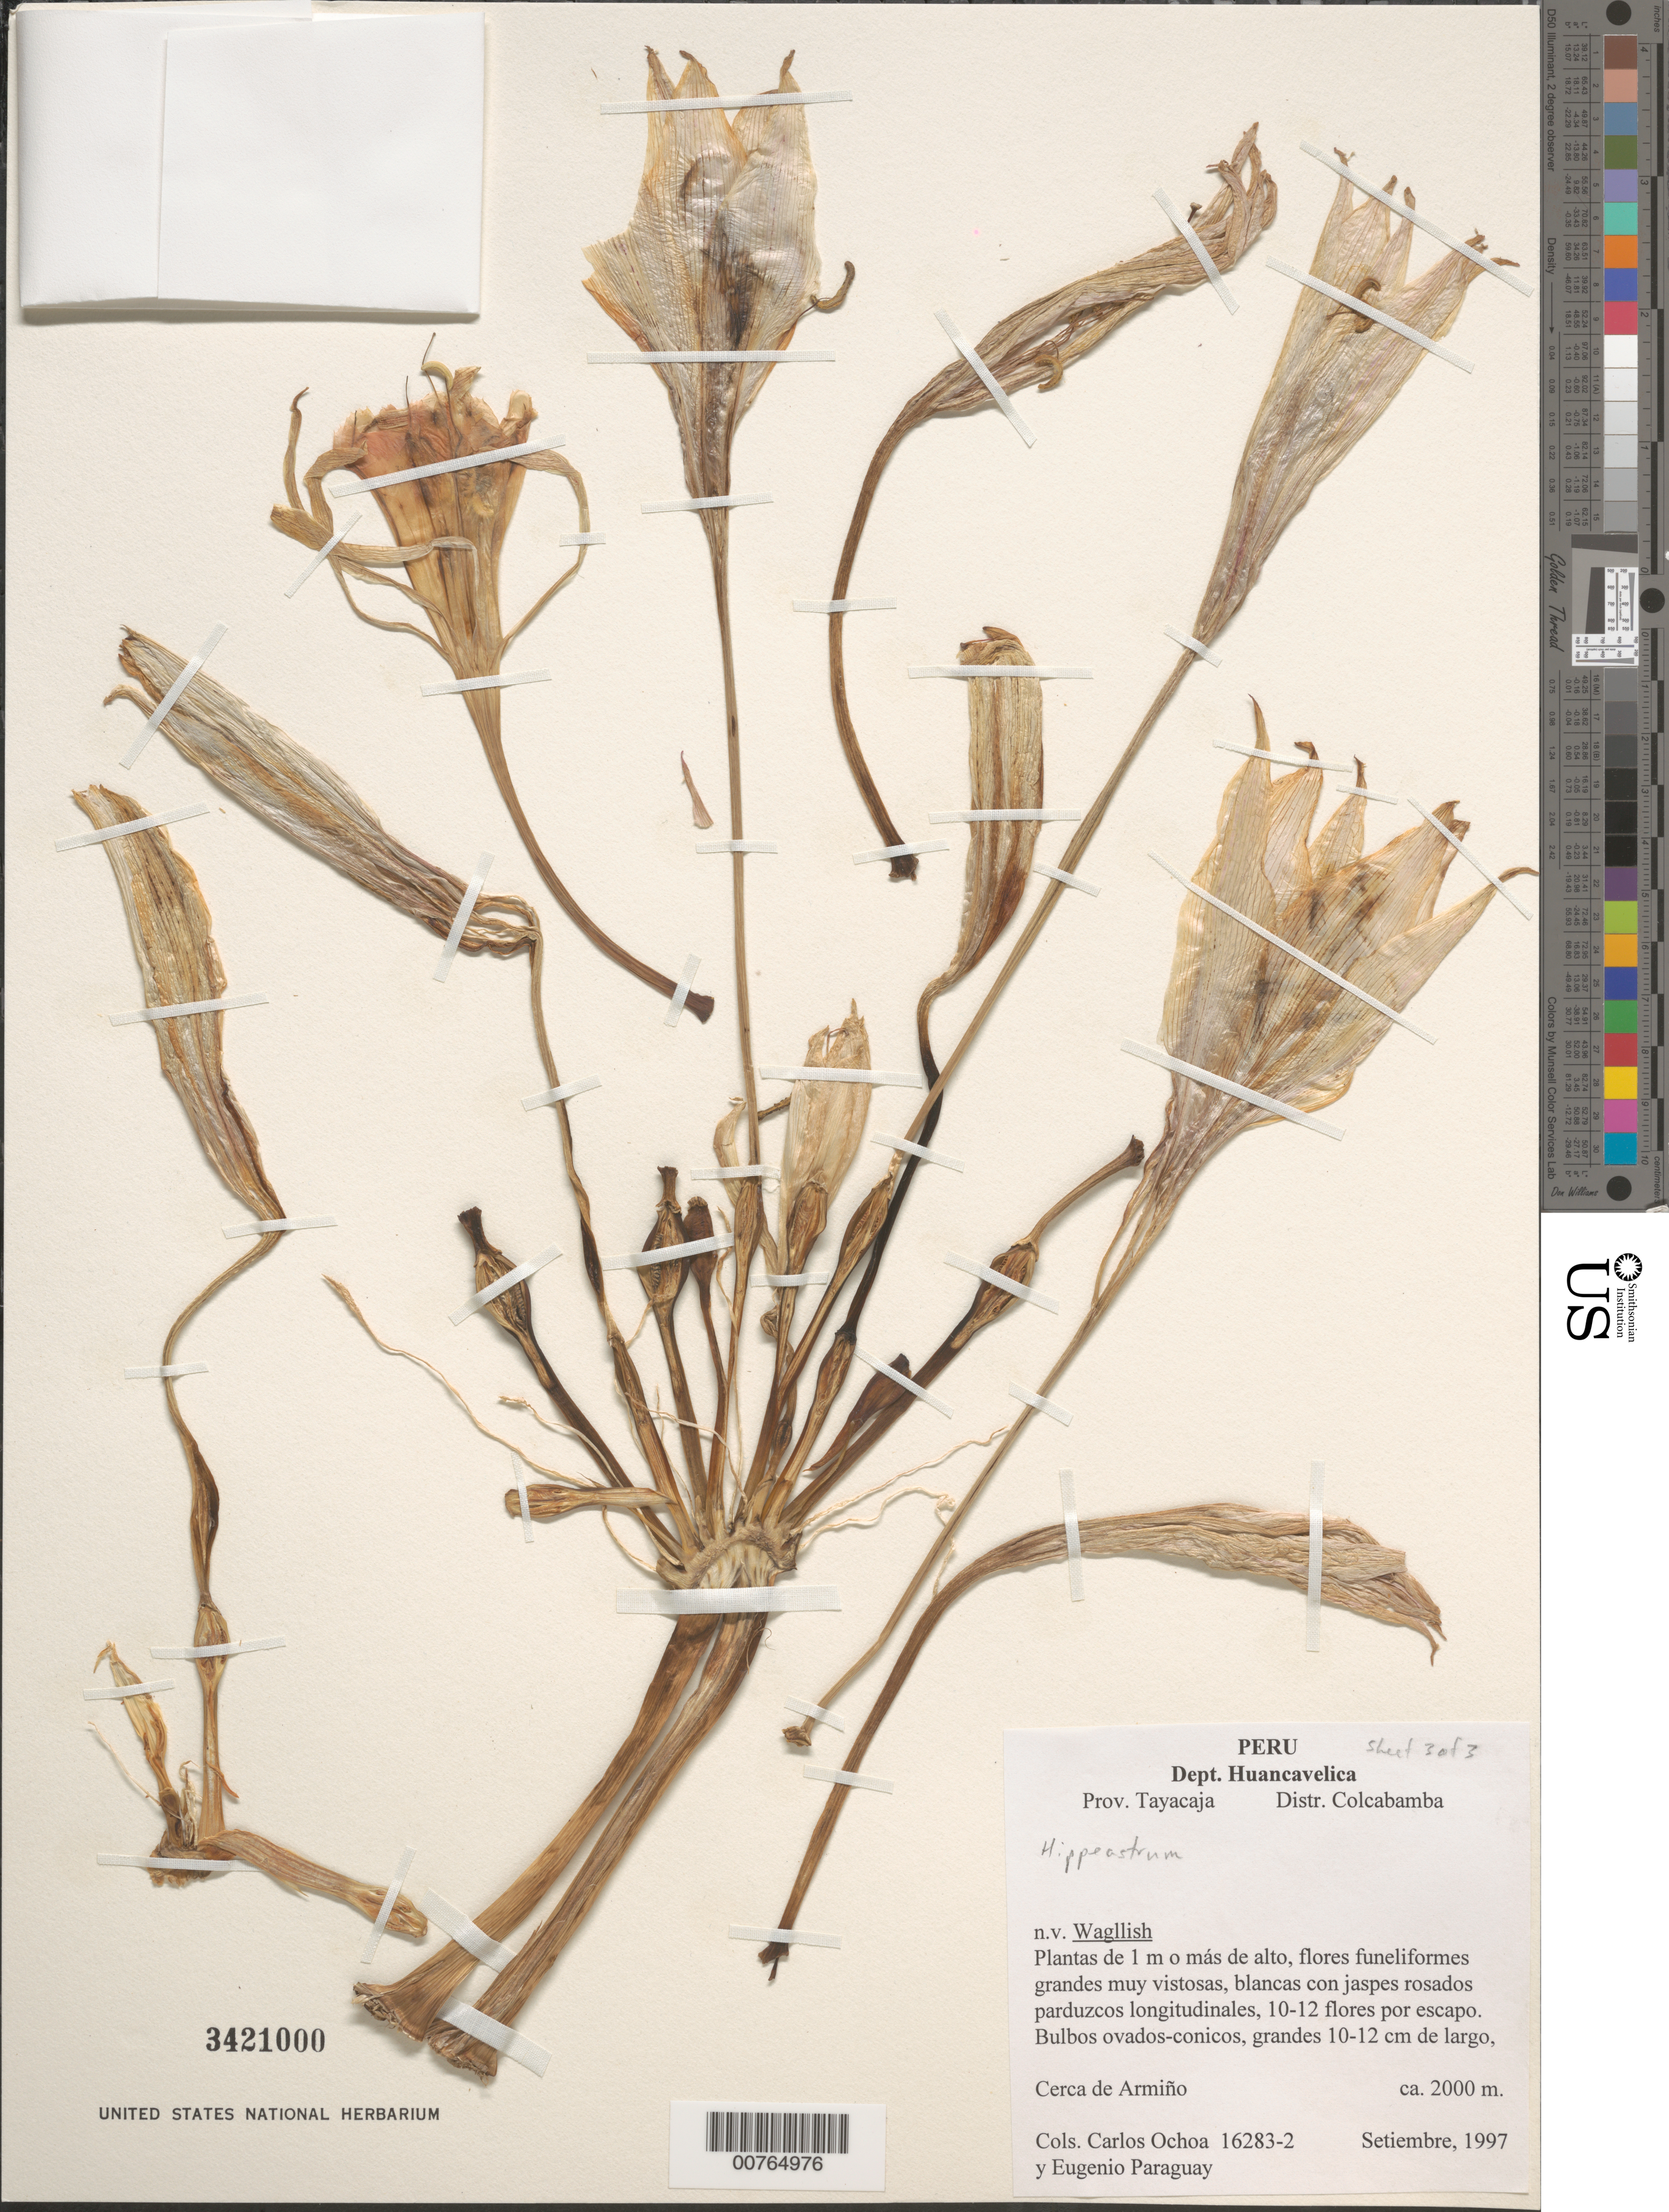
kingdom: Plantae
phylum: Tracheophyta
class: Liliopsida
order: Asparagales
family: Amaryllidaceae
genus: Hippeastrum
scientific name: Hippeastrum sp.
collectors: C. M. Ochoa & E. Paraguay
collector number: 16283-2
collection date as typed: Sep 1997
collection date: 1997-09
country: Peru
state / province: Huancavelica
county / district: Tayacaja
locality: Cerca de Armino. Colcabamba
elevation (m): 2000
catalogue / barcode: US 3421000